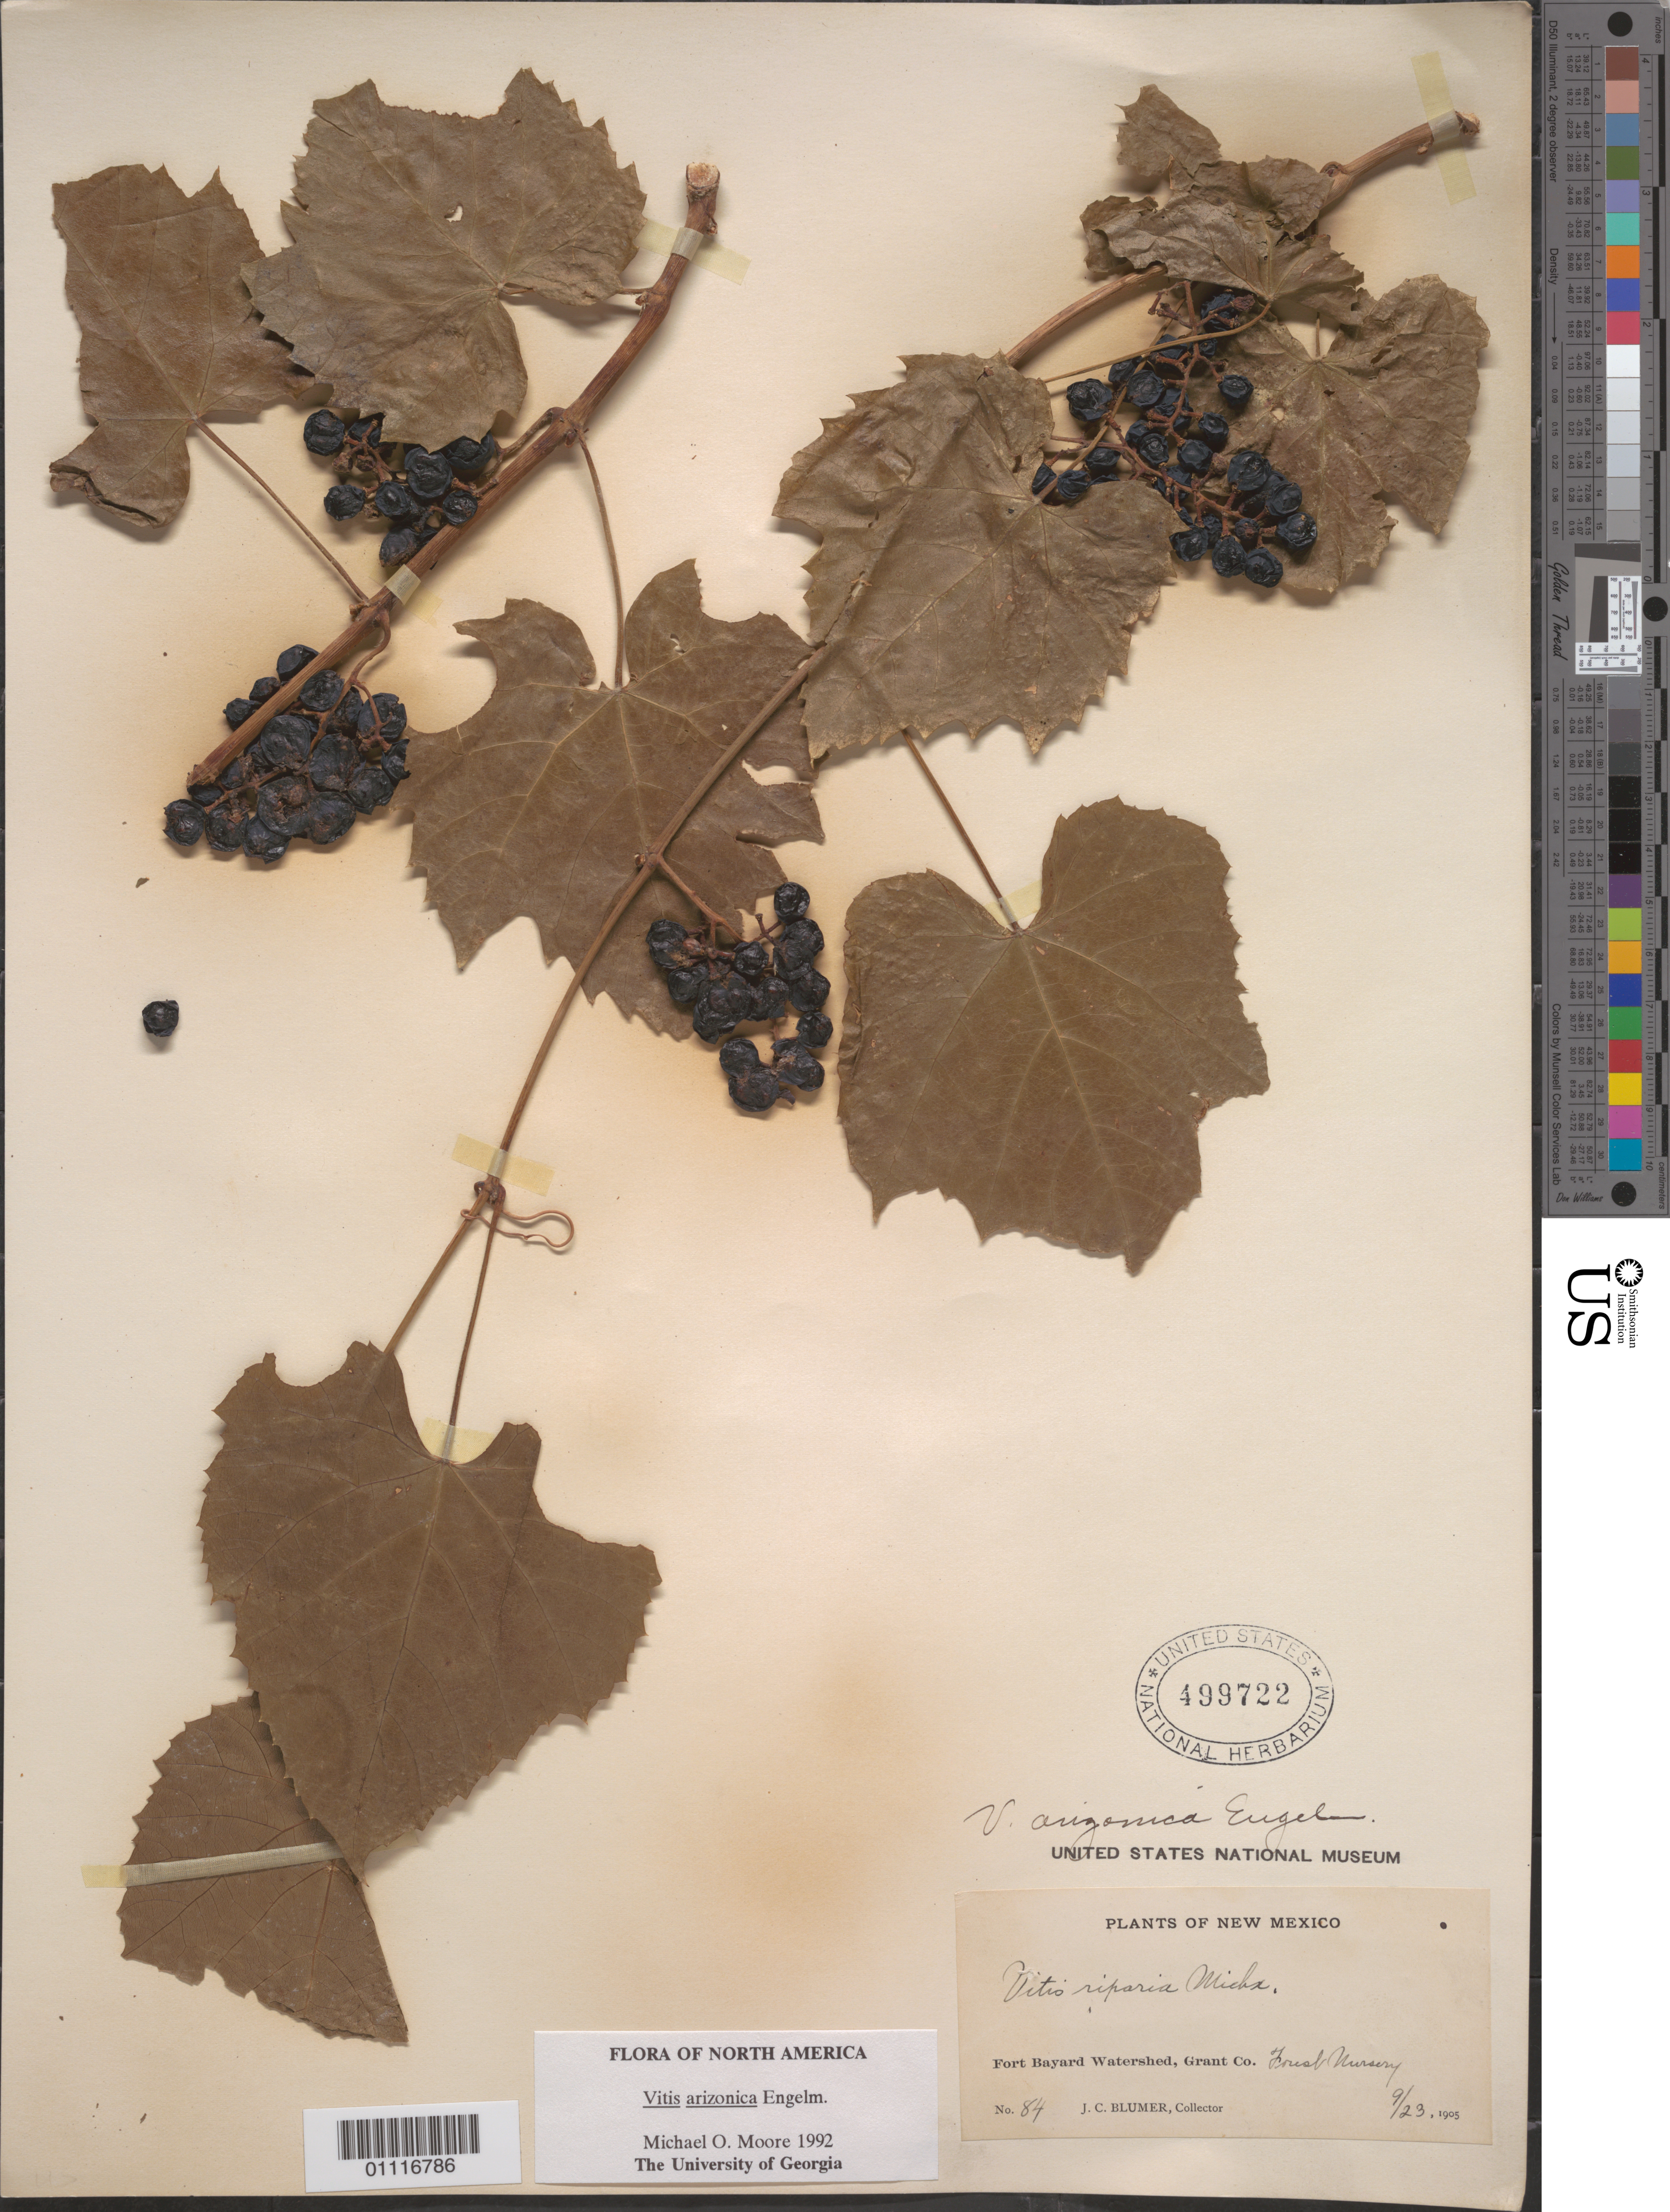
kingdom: Plantae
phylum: Tracheophyta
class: Magnoliopsida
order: Vitales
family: Vitaceae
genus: Vitis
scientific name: Vitis arizonica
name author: Engelm.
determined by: Moore, M. O.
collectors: J. C. Blumer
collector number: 84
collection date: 1905-08-23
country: United States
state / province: New Mexico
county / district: Grant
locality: Gort Bayard Watershed, Forest Nursery.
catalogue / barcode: US 499722